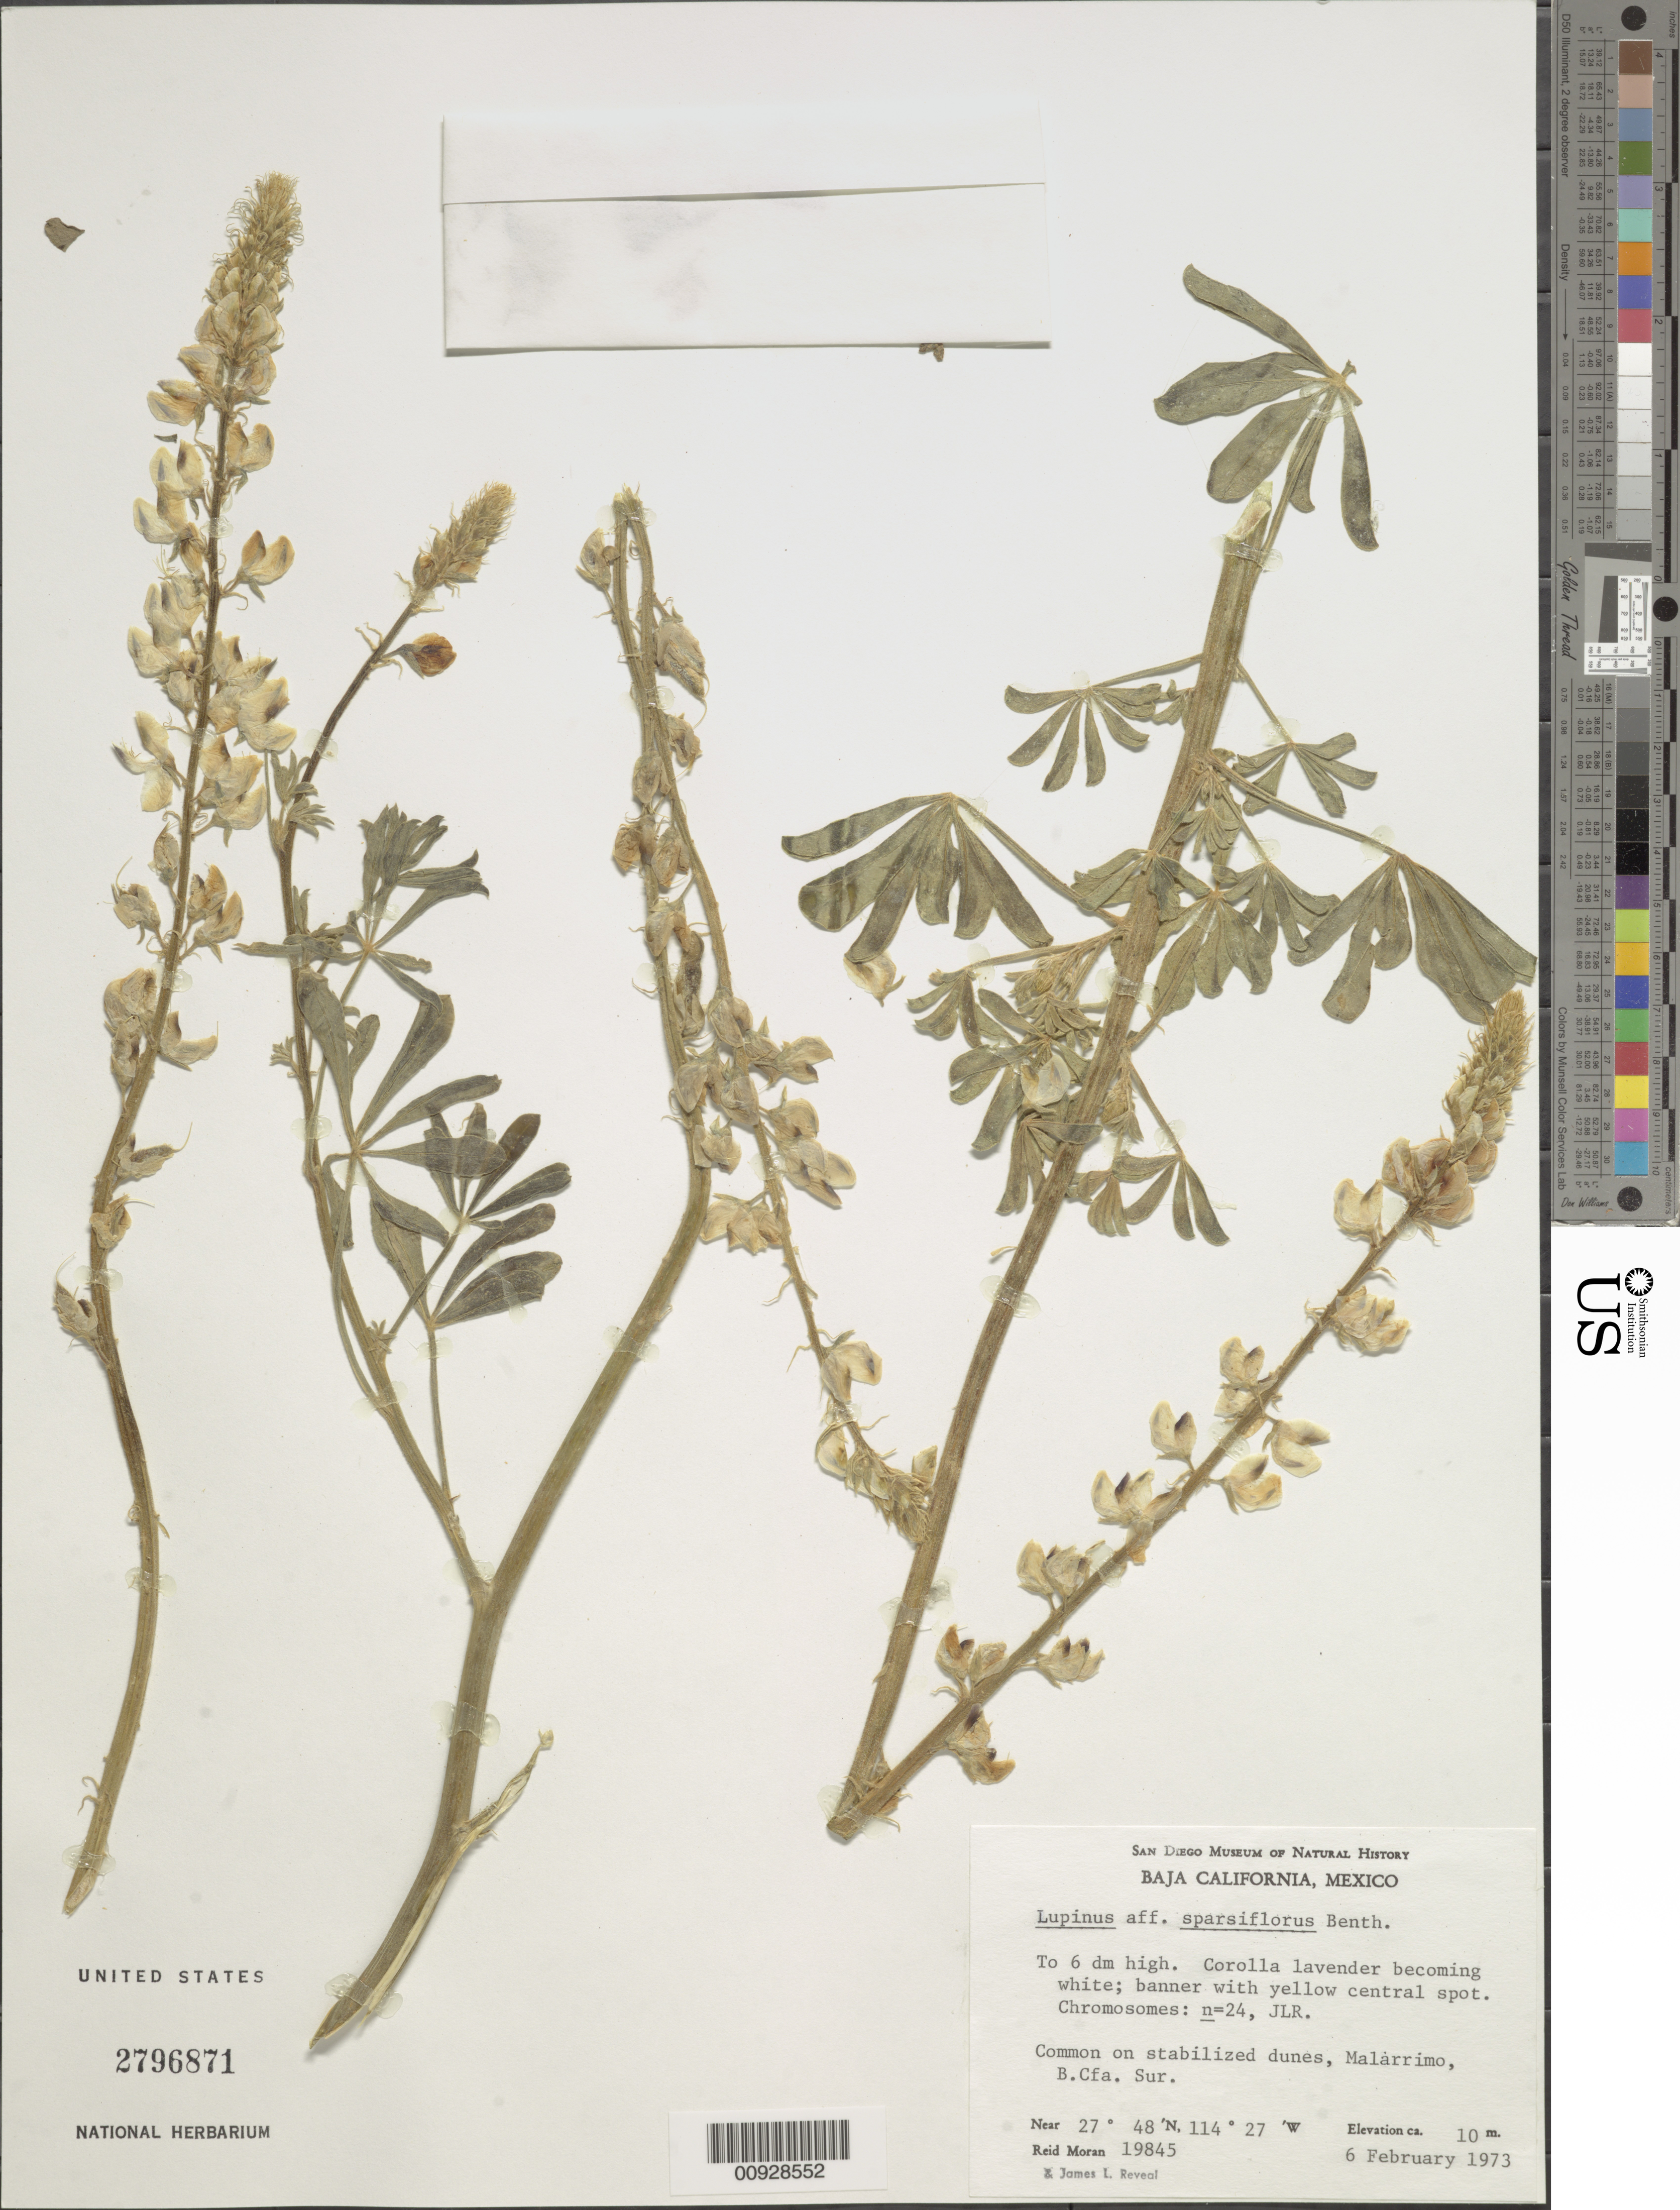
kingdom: Plantae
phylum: Tracheophyta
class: Magnoliopsida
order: Fabales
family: Fabaceae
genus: Lupinus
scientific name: Lupinus sparsiflorus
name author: Benth.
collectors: R. V. Moran & J. L. Reveal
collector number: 19845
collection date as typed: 06 Feb 1973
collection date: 1973-02-06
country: Mexico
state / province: Baja California Sur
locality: Malarrimo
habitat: Common on stabilized dunes.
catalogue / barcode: US 2796871